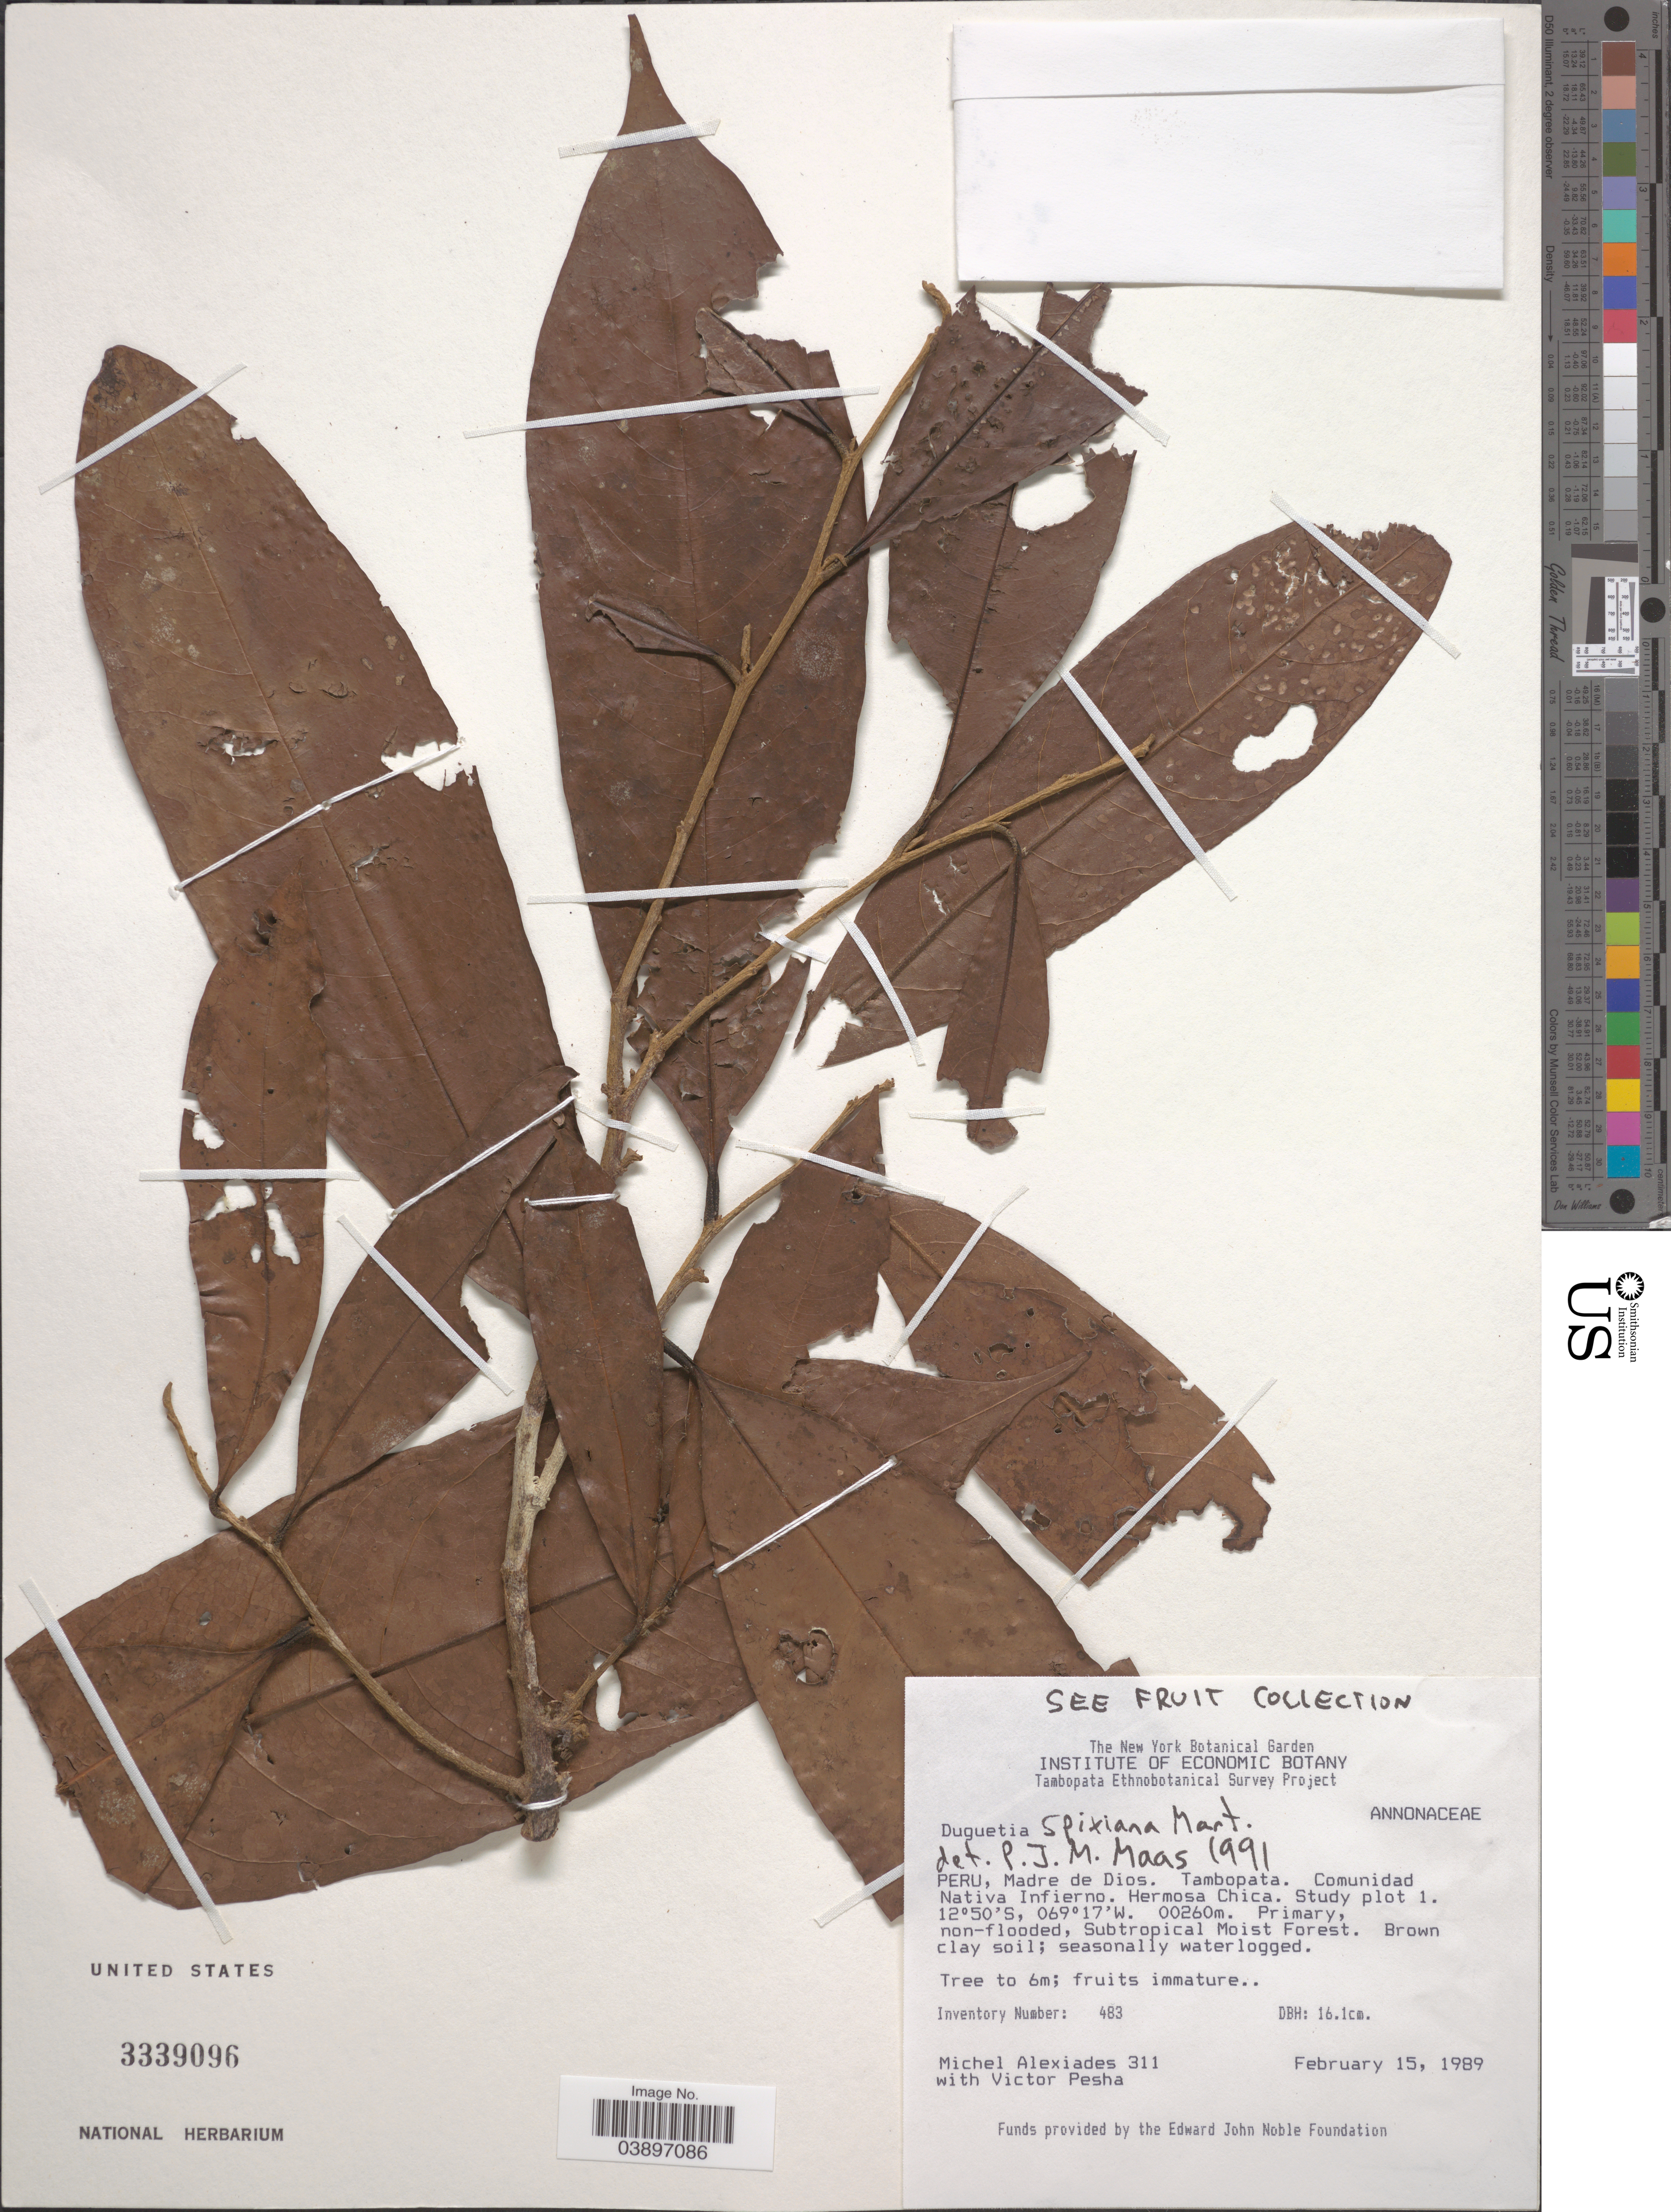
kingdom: Plantae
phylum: Tracheophyta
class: Magnoliopsida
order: Magnoliales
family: Annonaceae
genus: Duguetia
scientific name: Duguetia spixiana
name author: Mart.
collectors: M. Alexiades & V. Pesha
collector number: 311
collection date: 1989-02-15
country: Peru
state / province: Madre de Dios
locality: Tambopata. Comunidad Nativa Infierno. Hermosa Chica. Study plot 1.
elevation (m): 260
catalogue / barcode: US 3339096